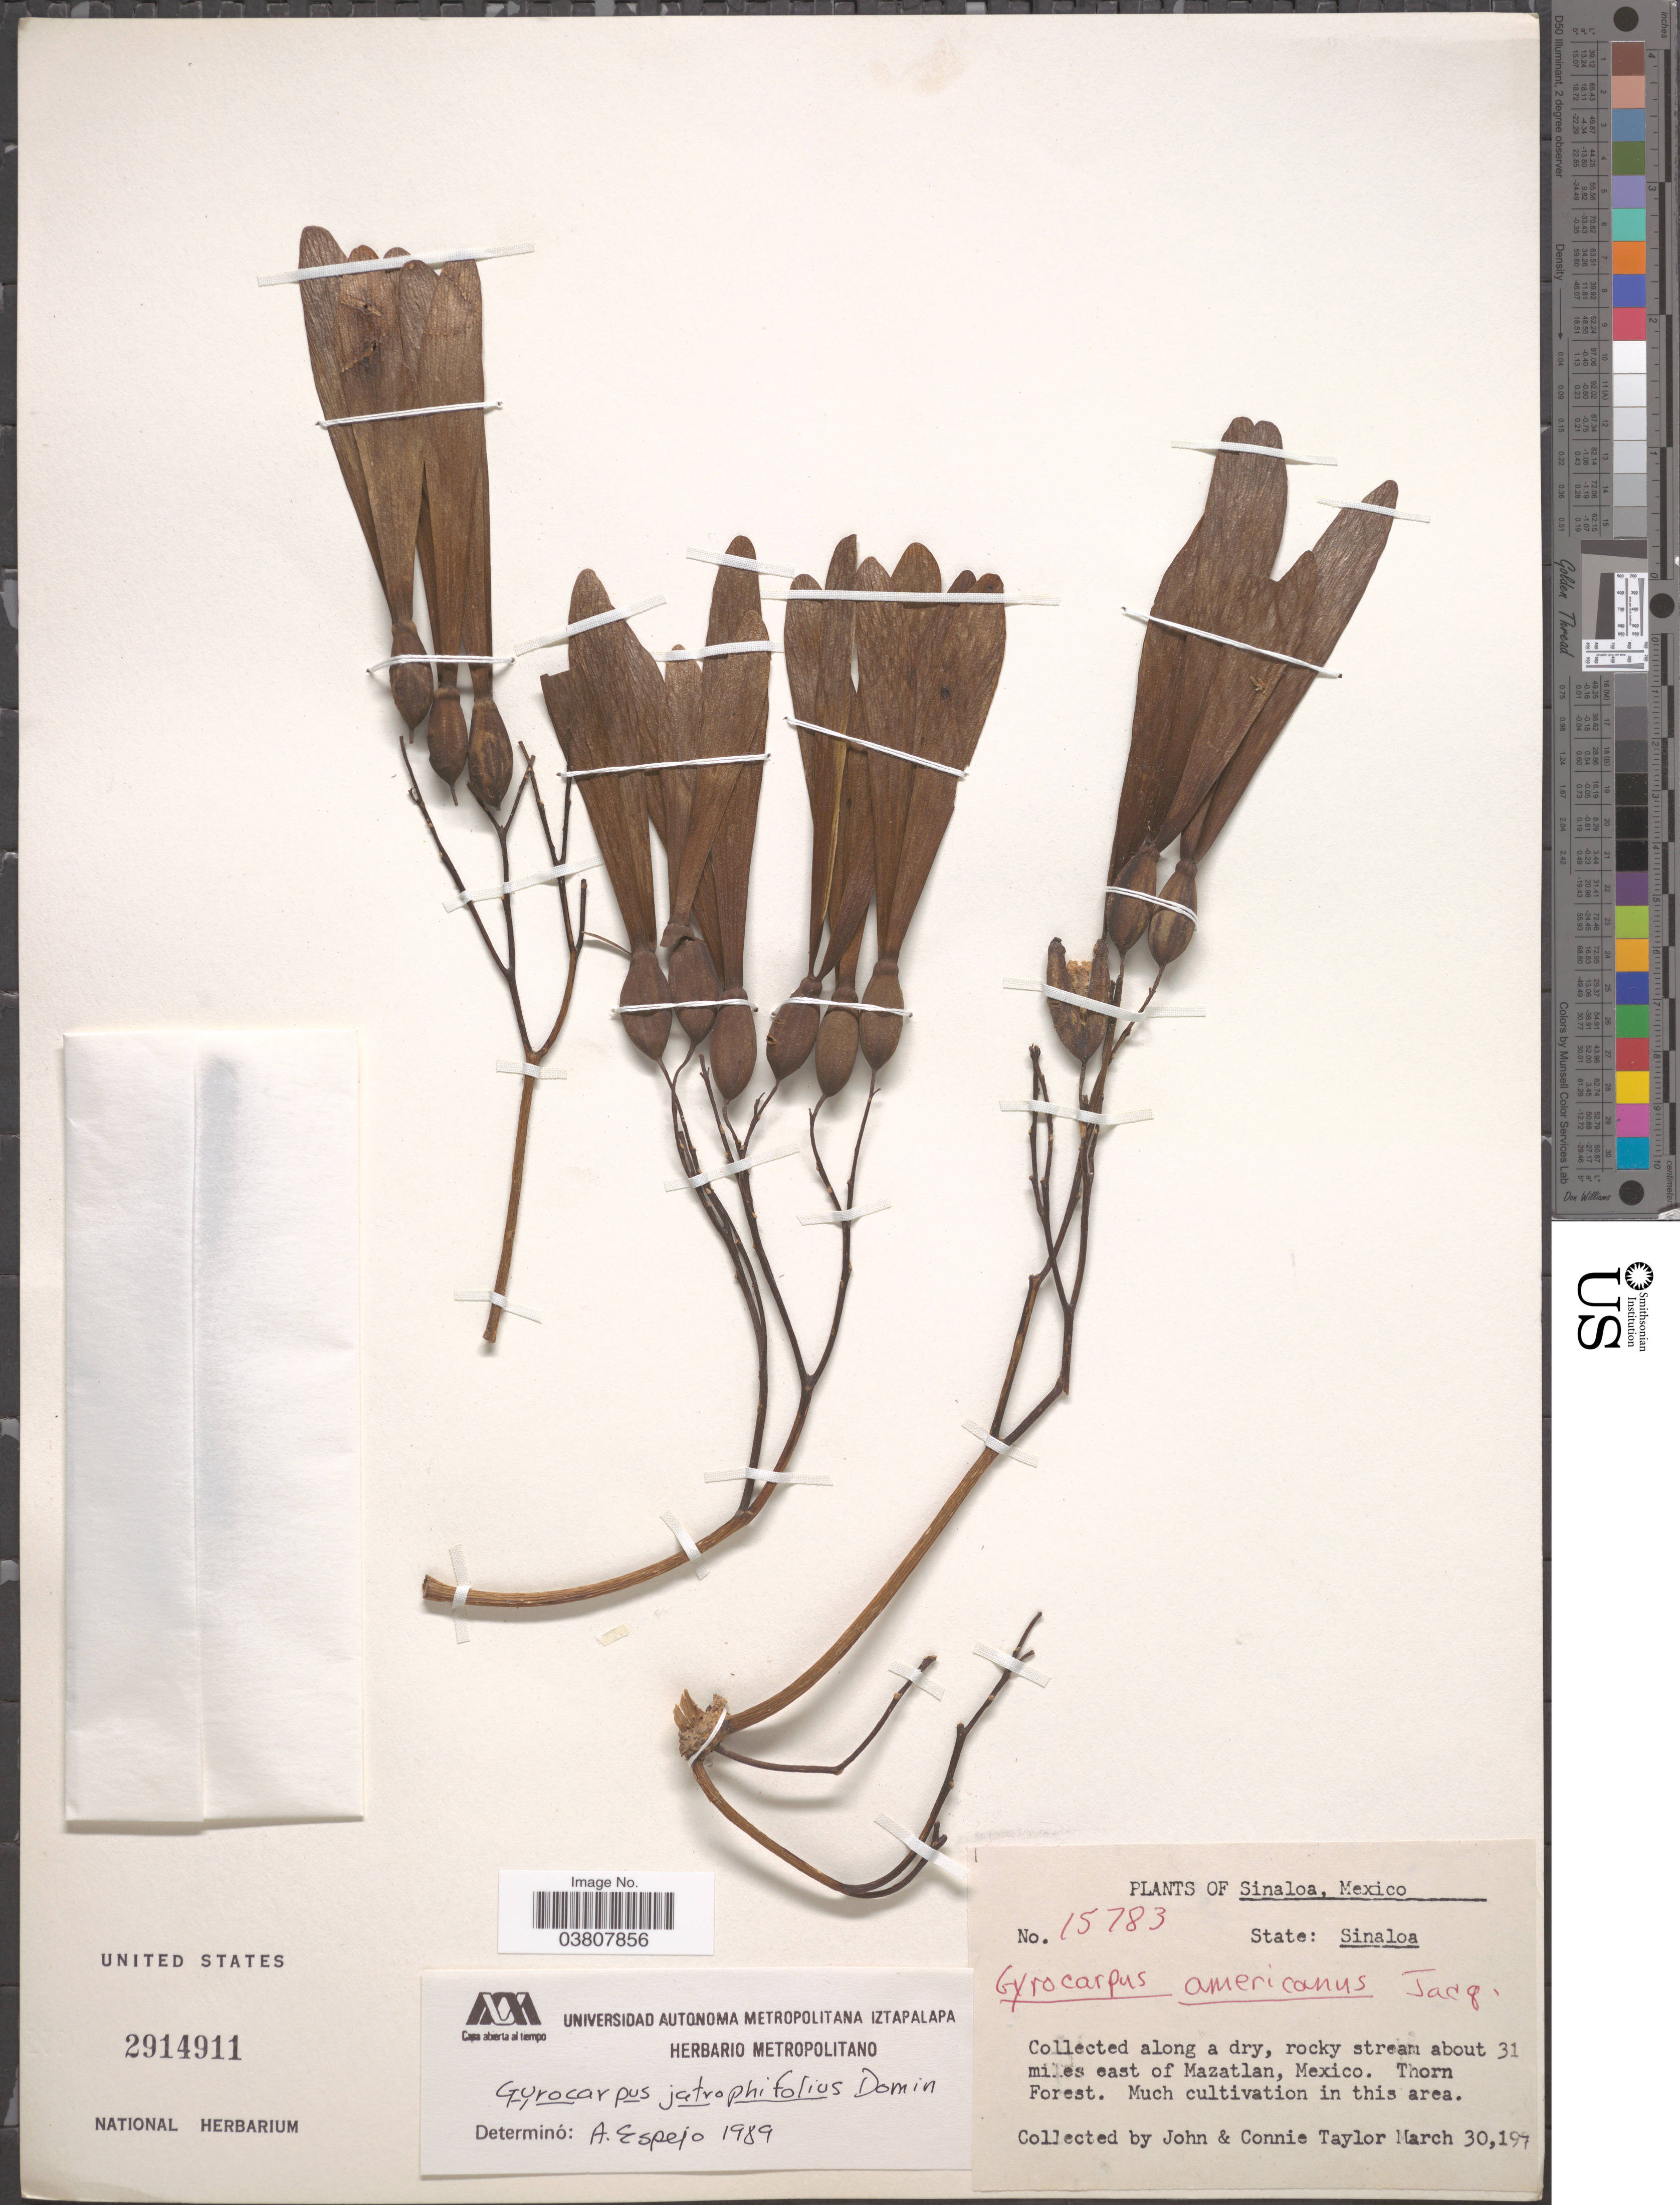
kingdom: Plantae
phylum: Tracheophyta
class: Magnoliopsida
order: Laurales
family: Hernandiaceae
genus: Gyrocarpus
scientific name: Gyrocarpus jatrophifolius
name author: Domin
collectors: J. Taylor & C. Taylor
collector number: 15783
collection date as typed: March 30 197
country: Mexico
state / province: Sinaloa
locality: Along a dry, rocky stream about 31 miles east of Mazatlan.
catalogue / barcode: US 2914911